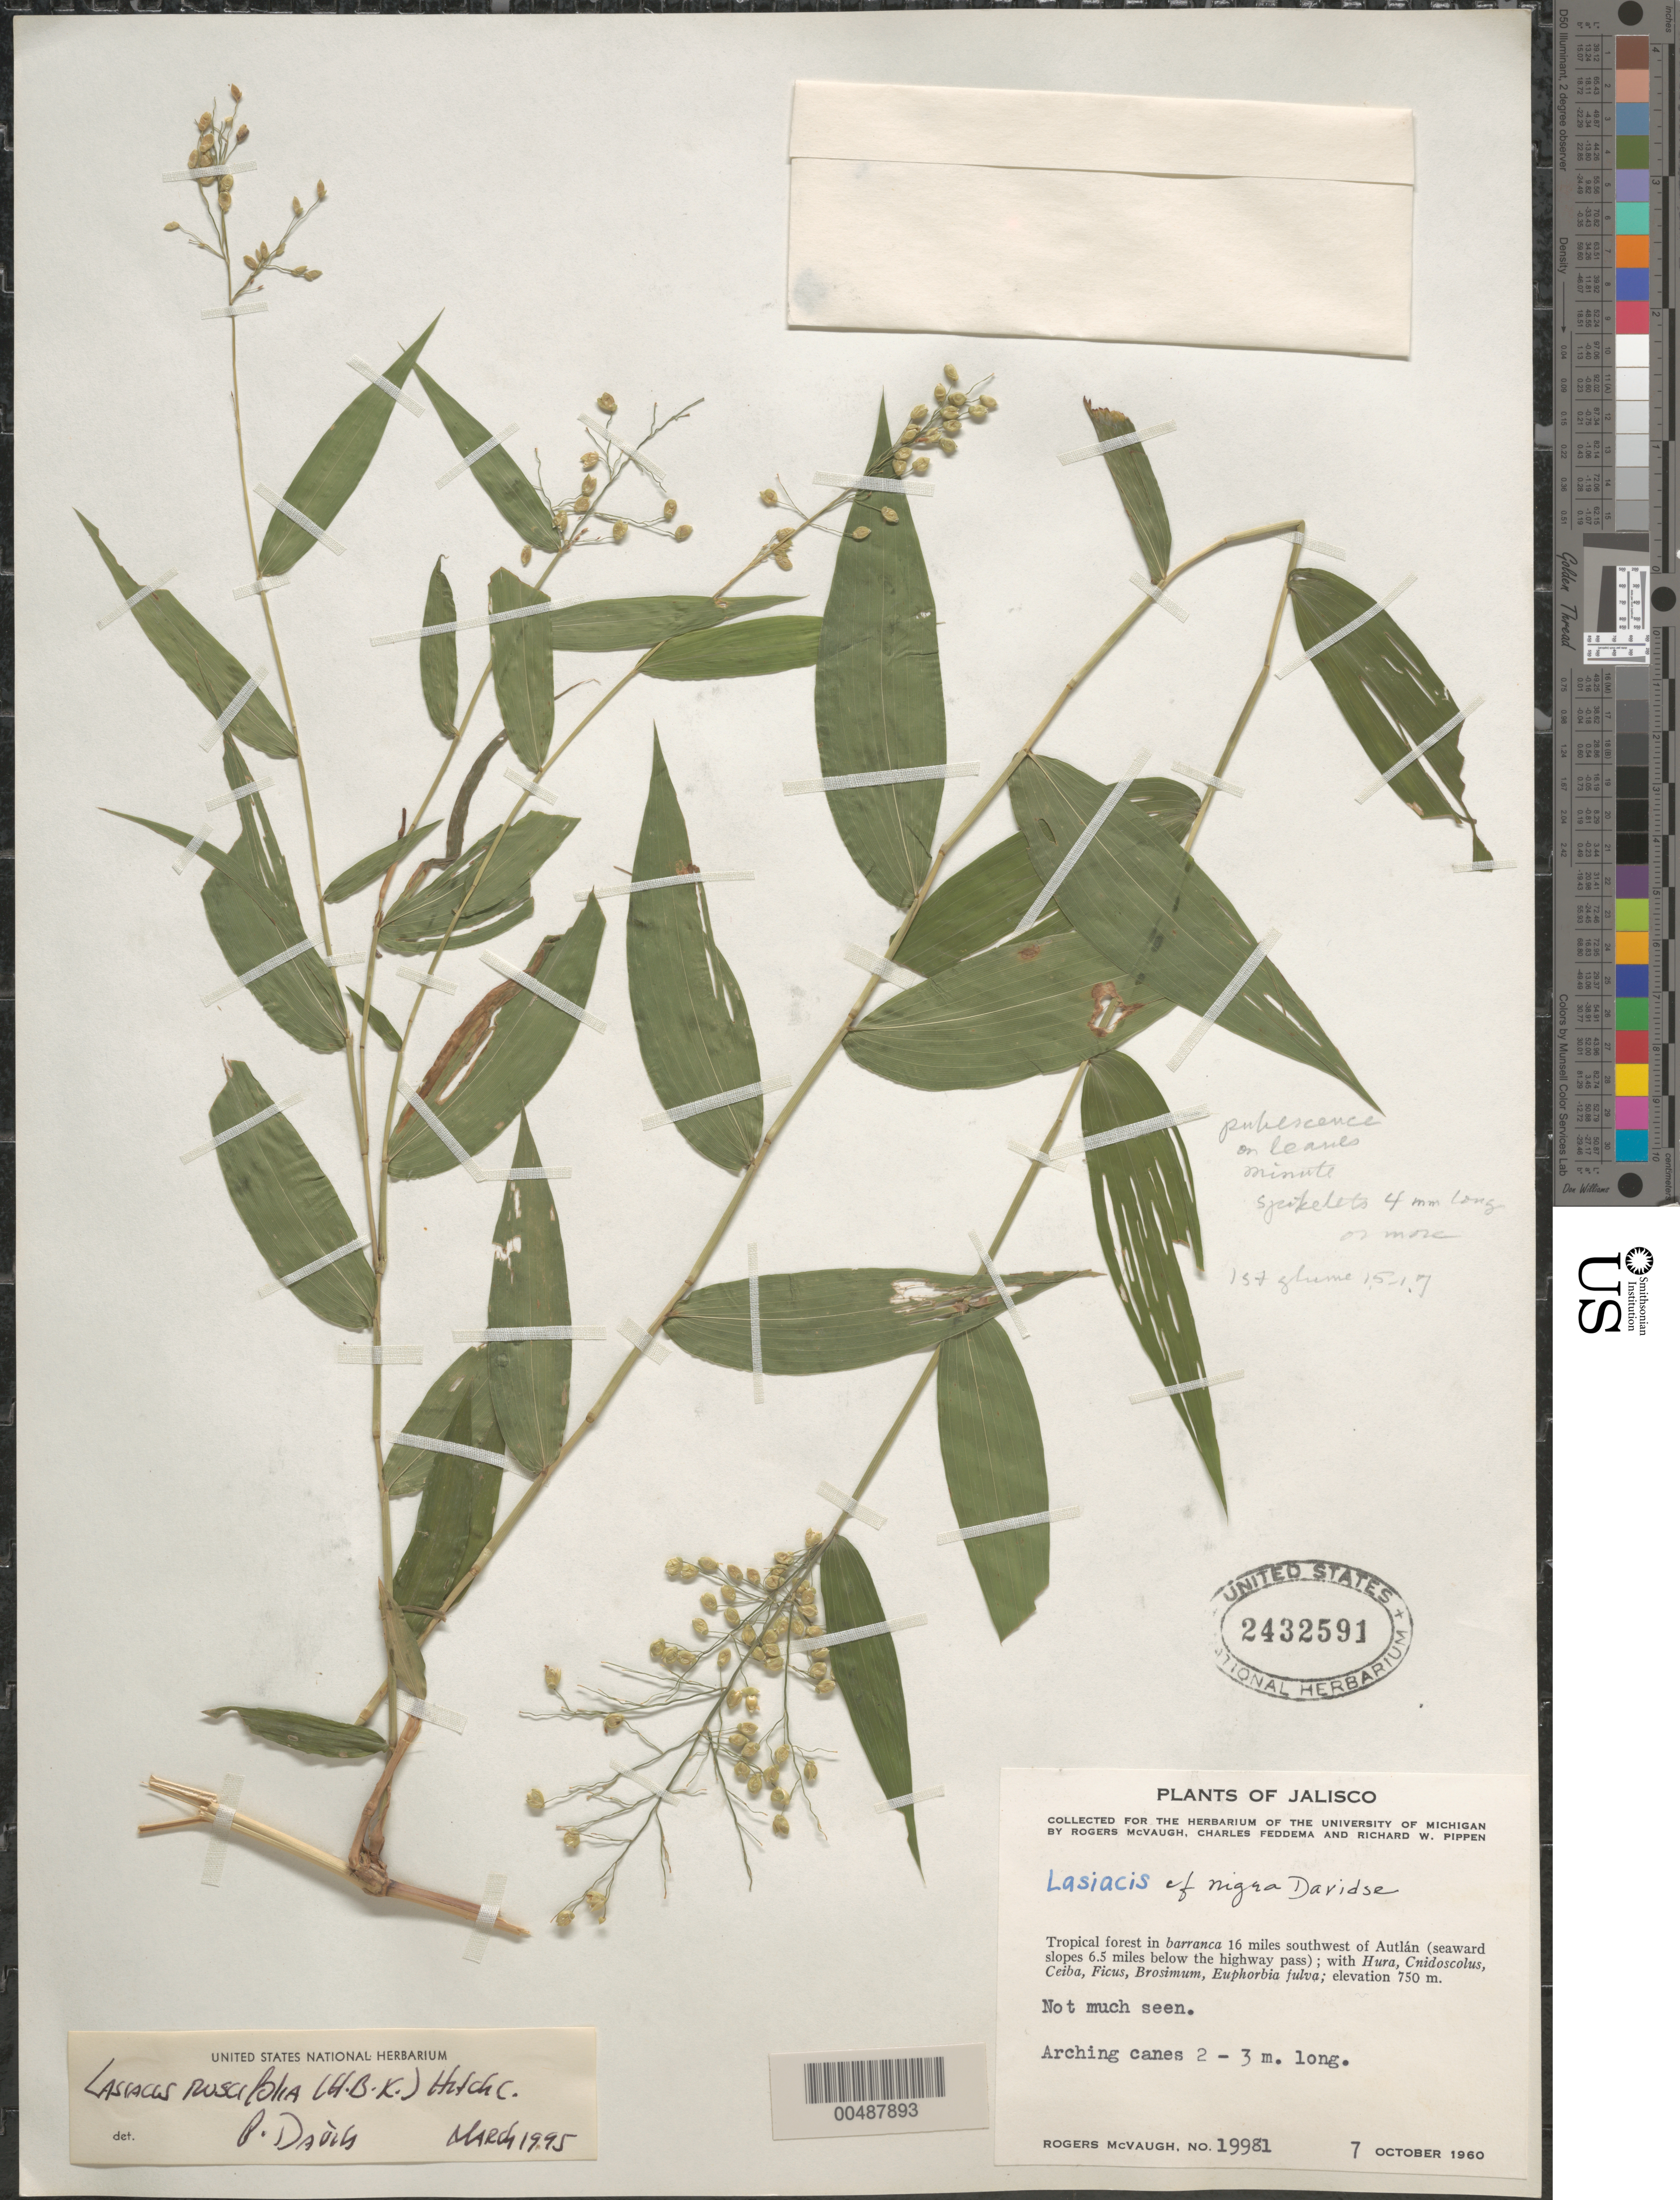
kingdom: Plantae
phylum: Tracheophyta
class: Liliopsida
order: Poales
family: Poaceae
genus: Lasiacis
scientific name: Lasiacis ruscifolia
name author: (Kunth) Hitchc.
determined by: Dávila, P. D.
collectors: R. McVaugh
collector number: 19981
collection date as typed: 7 Oct 1960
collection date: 1960-10-07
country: Mexico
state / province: Jalisco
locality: In barranca 16 mi SW of Autl n (seawrd slopes 6.5 mi below the hwy pass)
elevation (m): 750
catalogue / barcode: US 2432591